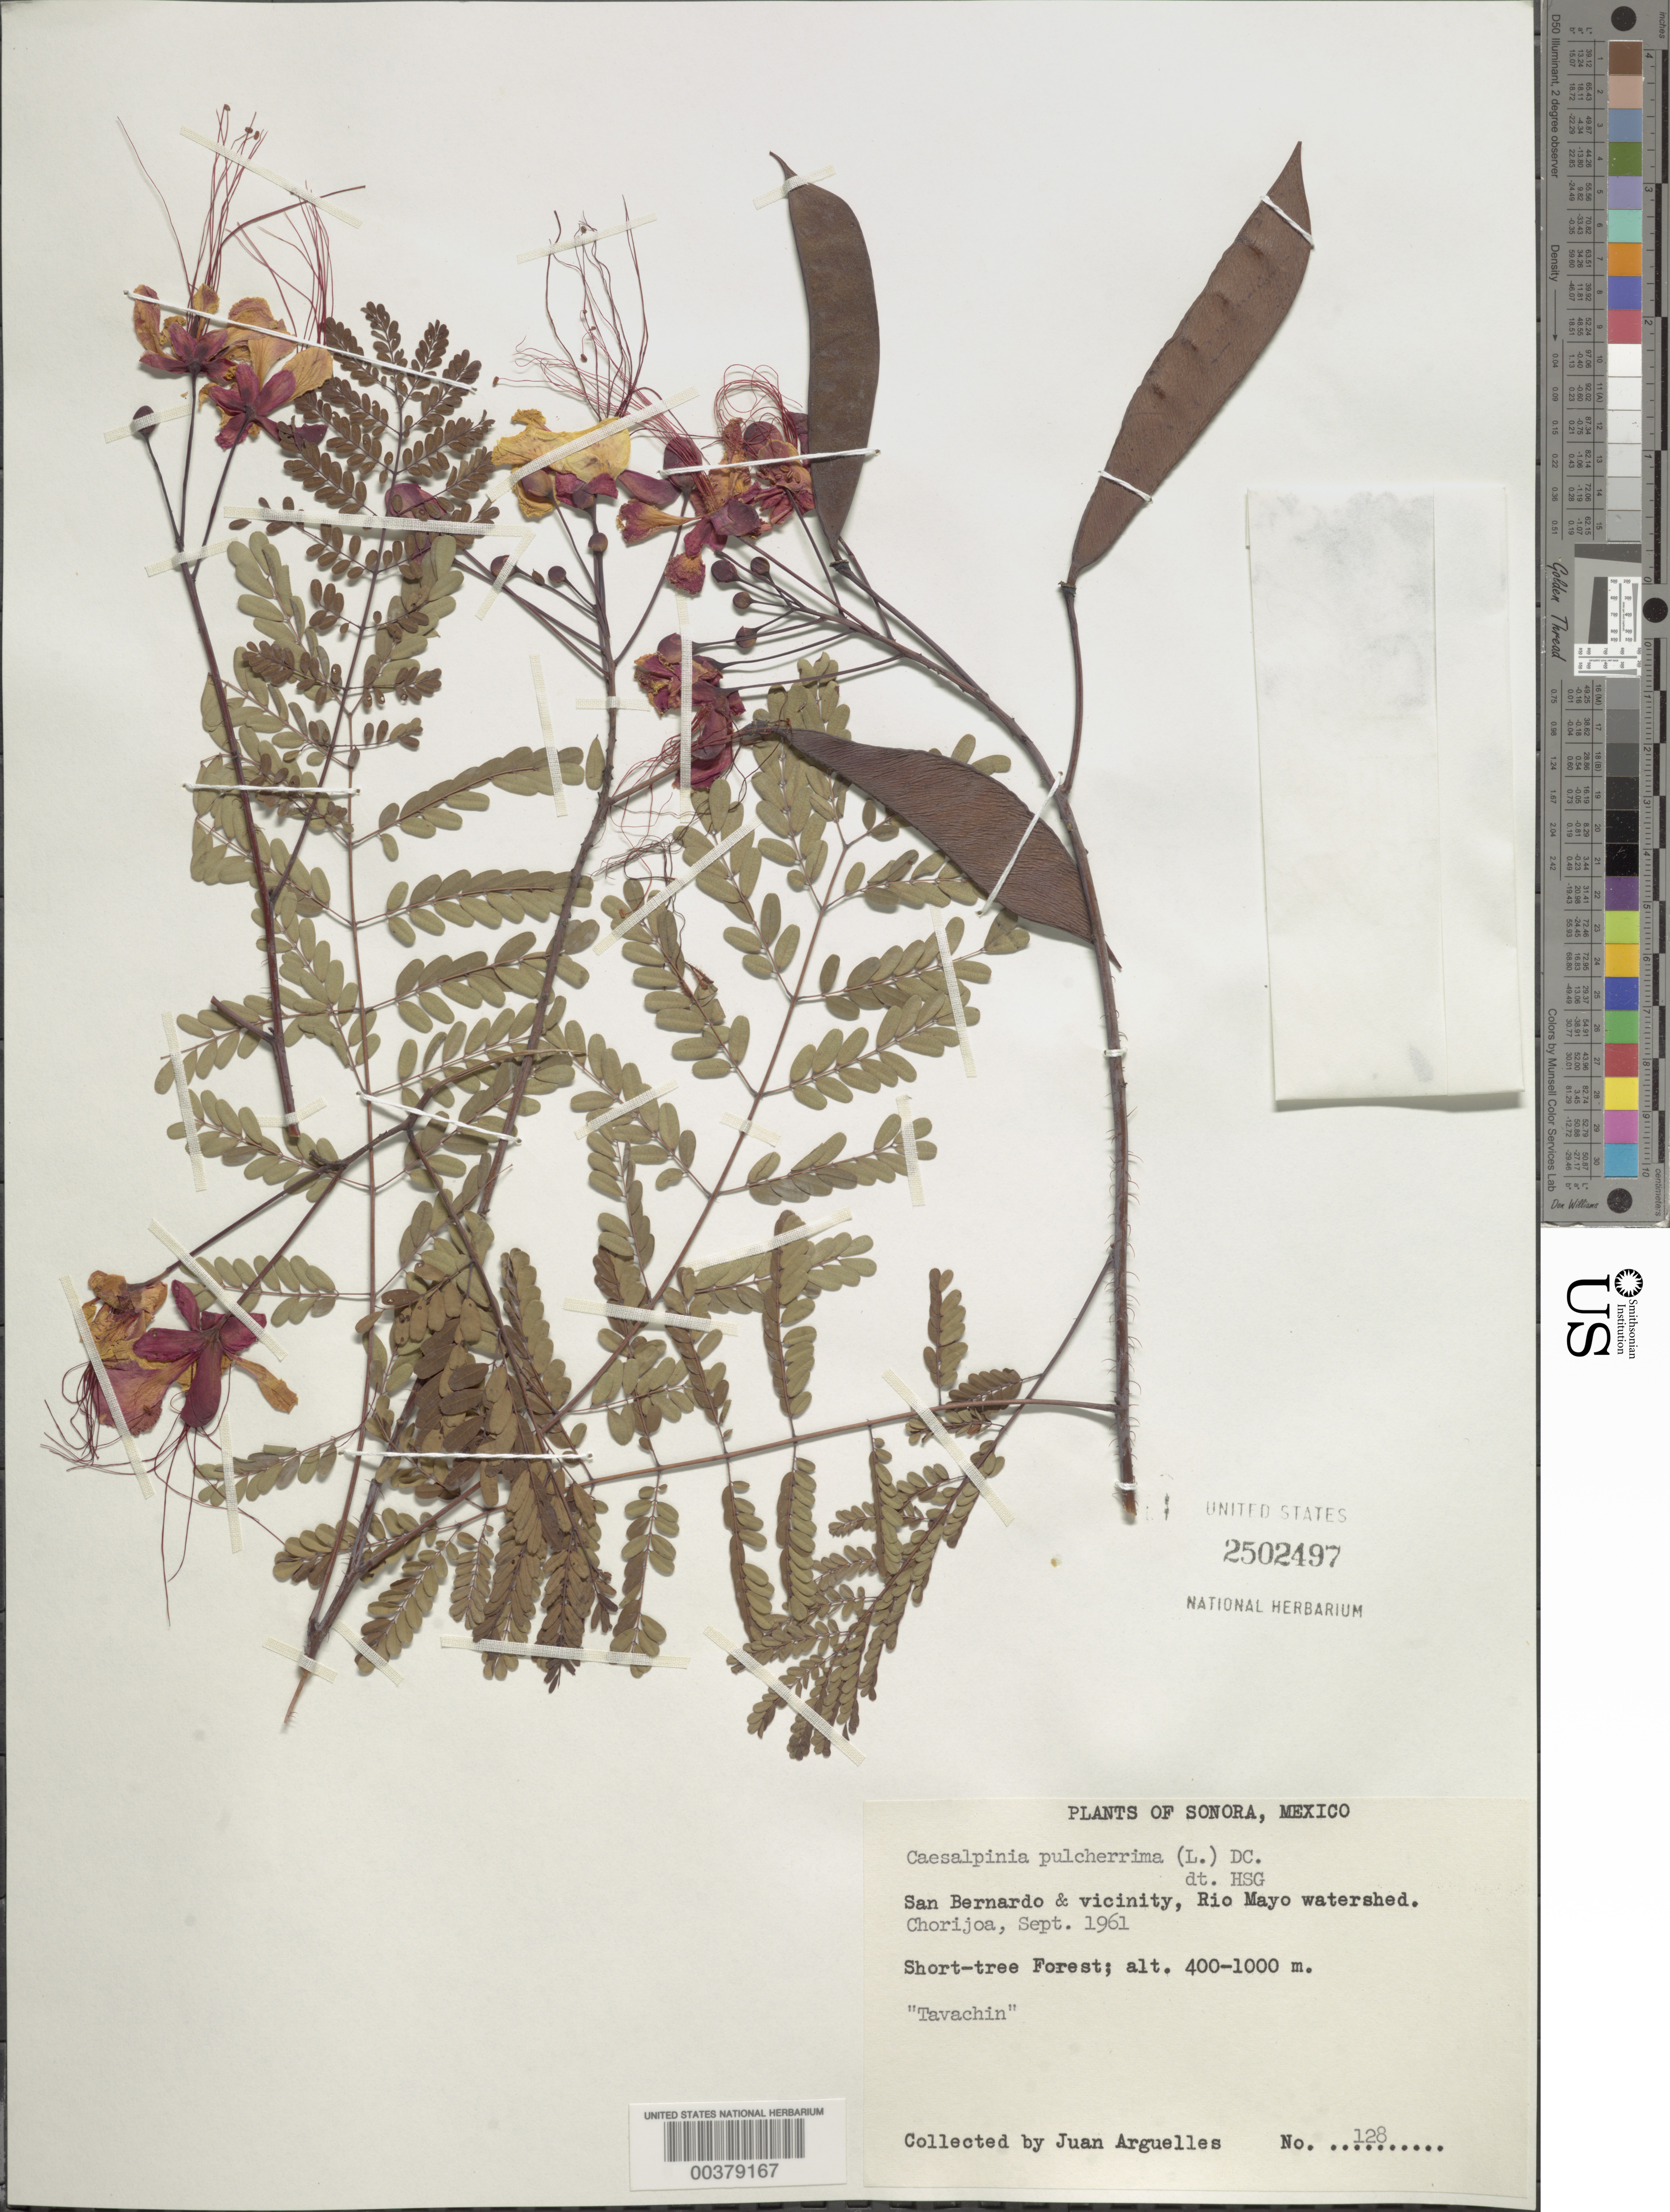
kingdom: Plantae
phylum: Tracheophyta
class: Magnoliopsida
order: Fabales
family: Fabaceae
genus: Caesalpinia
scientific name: Caesalpinia pulcherrima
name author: (L.) Sw.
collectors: J. Arguelles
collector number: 128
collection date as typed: Sep 1961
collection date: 1961-09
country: Mexico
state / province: Sonora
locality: San bernardo and vicinity; Rio Mayo watershed; chorijoa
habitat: Short tree forest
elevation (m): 400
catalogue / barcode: US 2502497